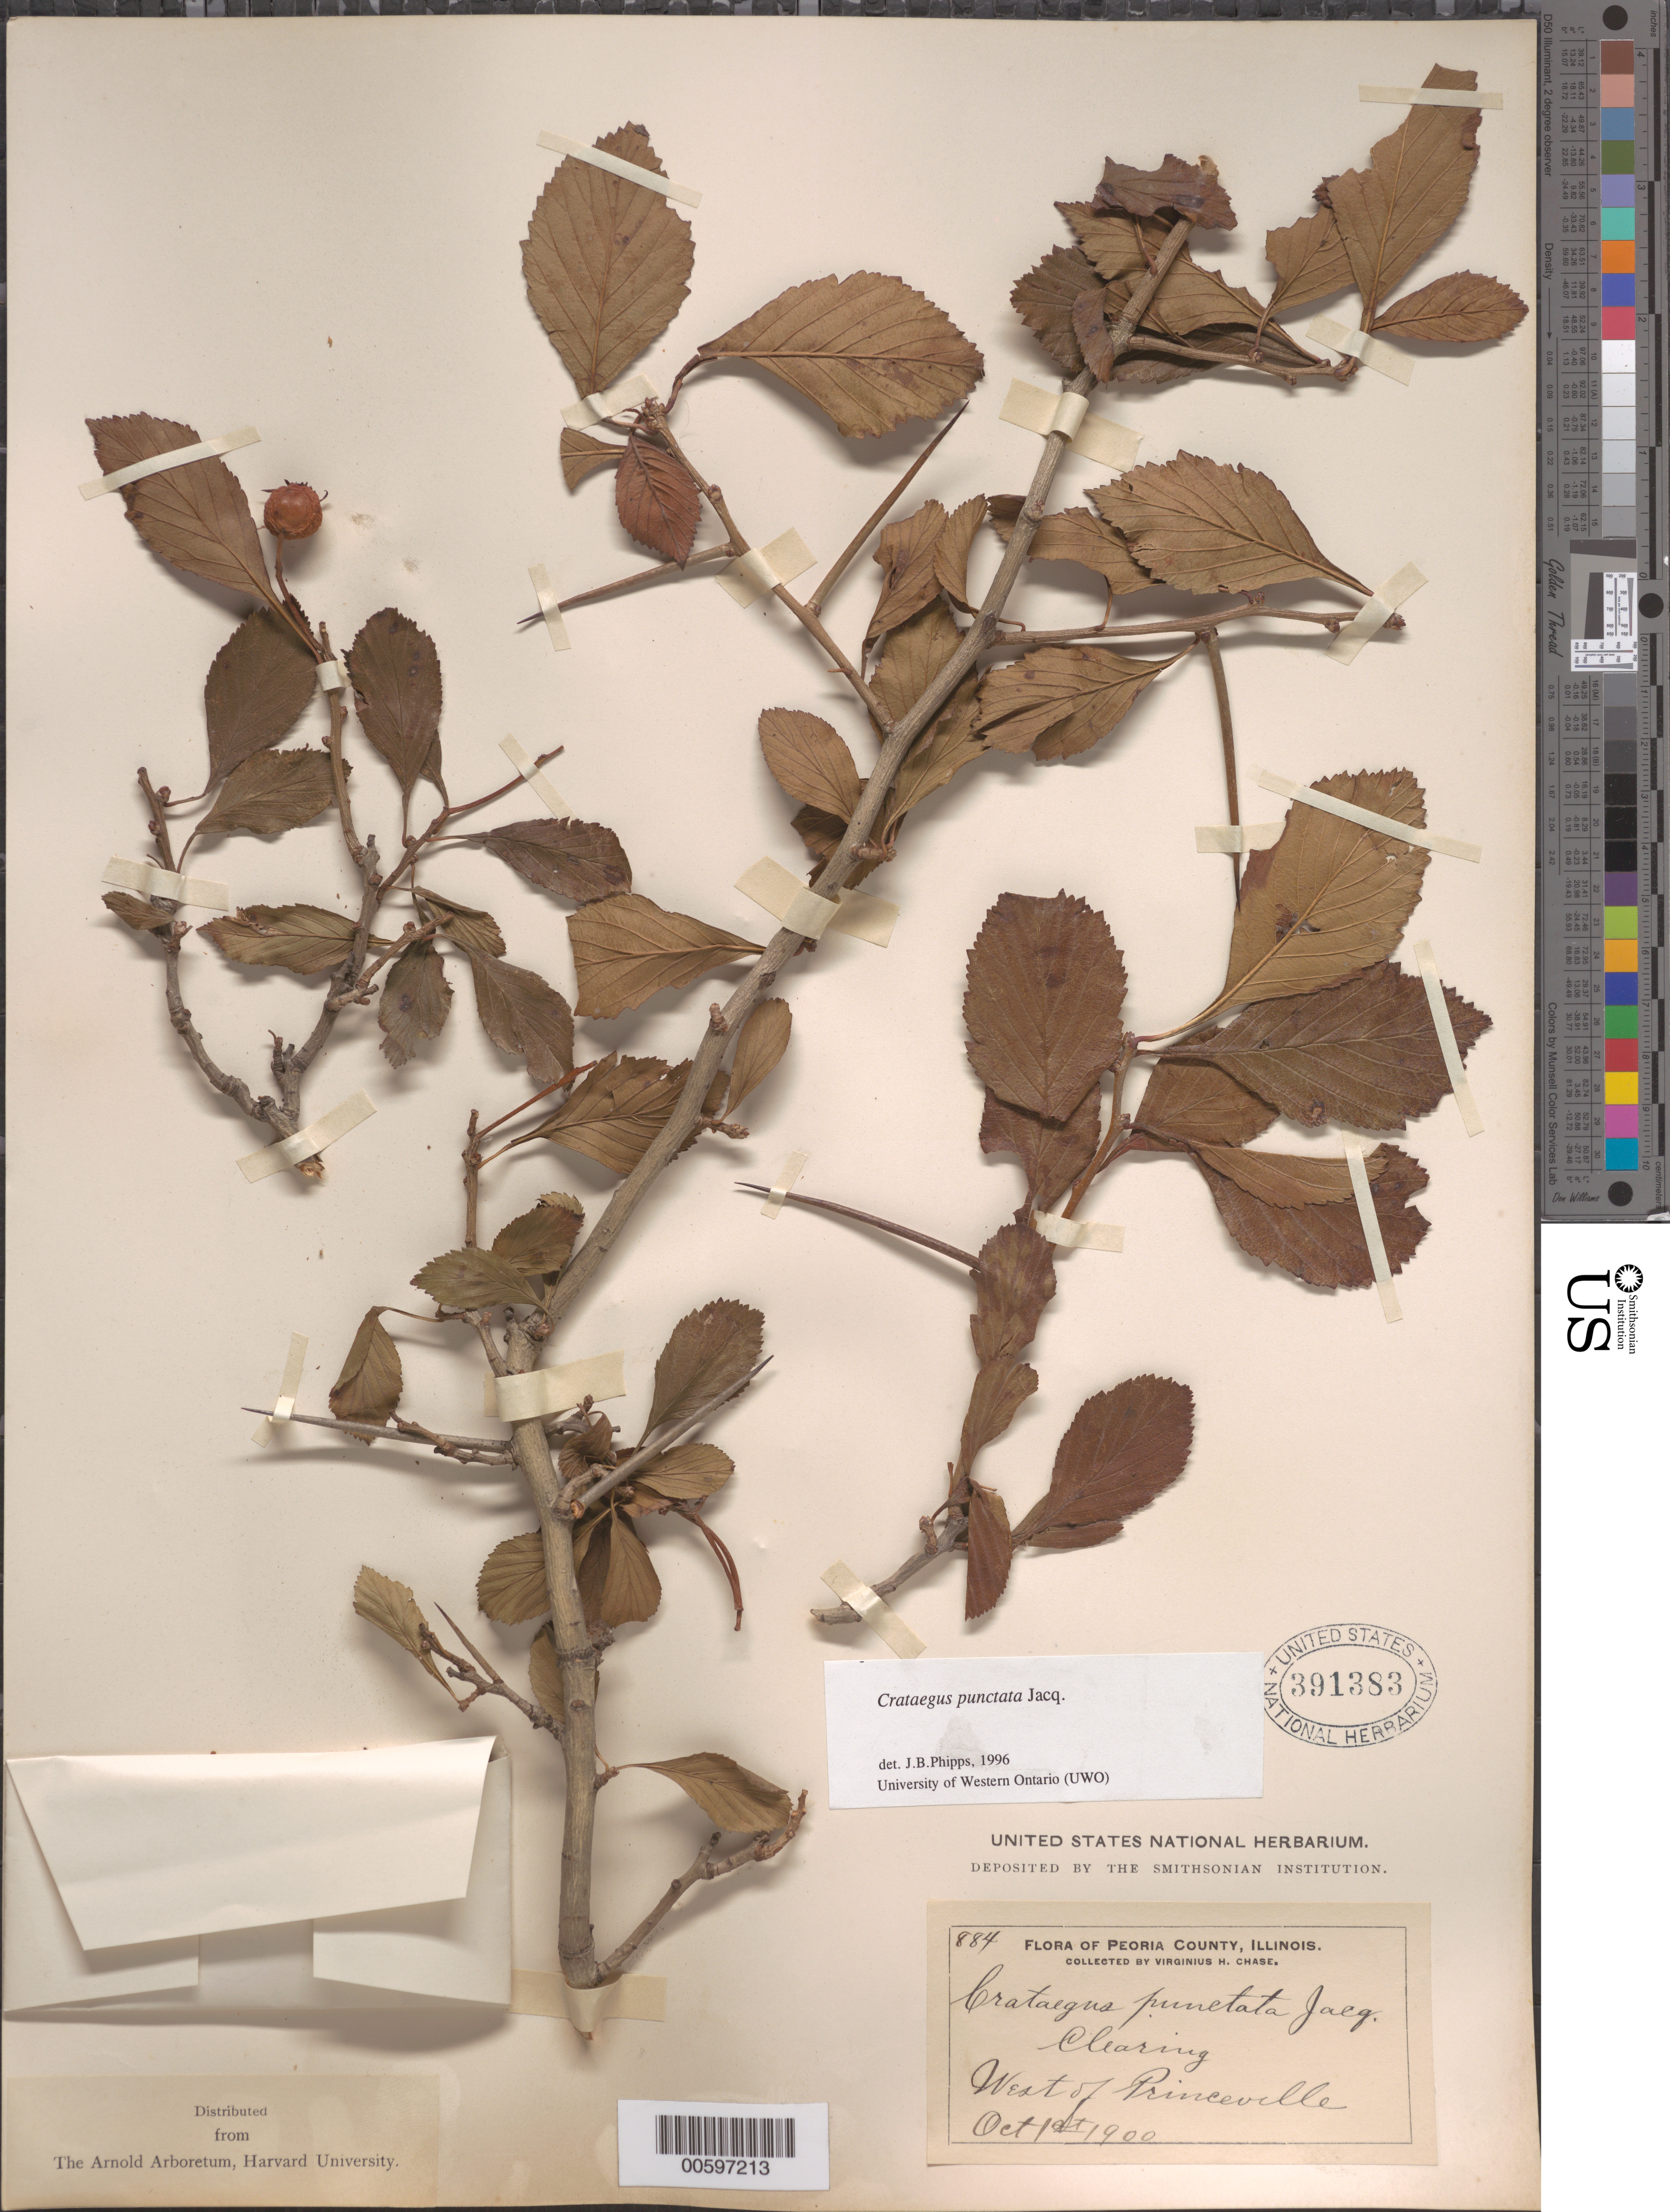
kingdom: Plantae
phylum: Tracheophyta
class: Magnoliopsida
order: Rosales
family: Rosaceae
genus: Crataegus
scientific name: Crataegus punctata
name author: Jacq.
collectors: V. H. Chase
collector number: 884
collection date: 1900-10-01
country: United States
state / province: Illinois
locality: Peoria County. West of Princeville.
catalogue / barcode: US 391383